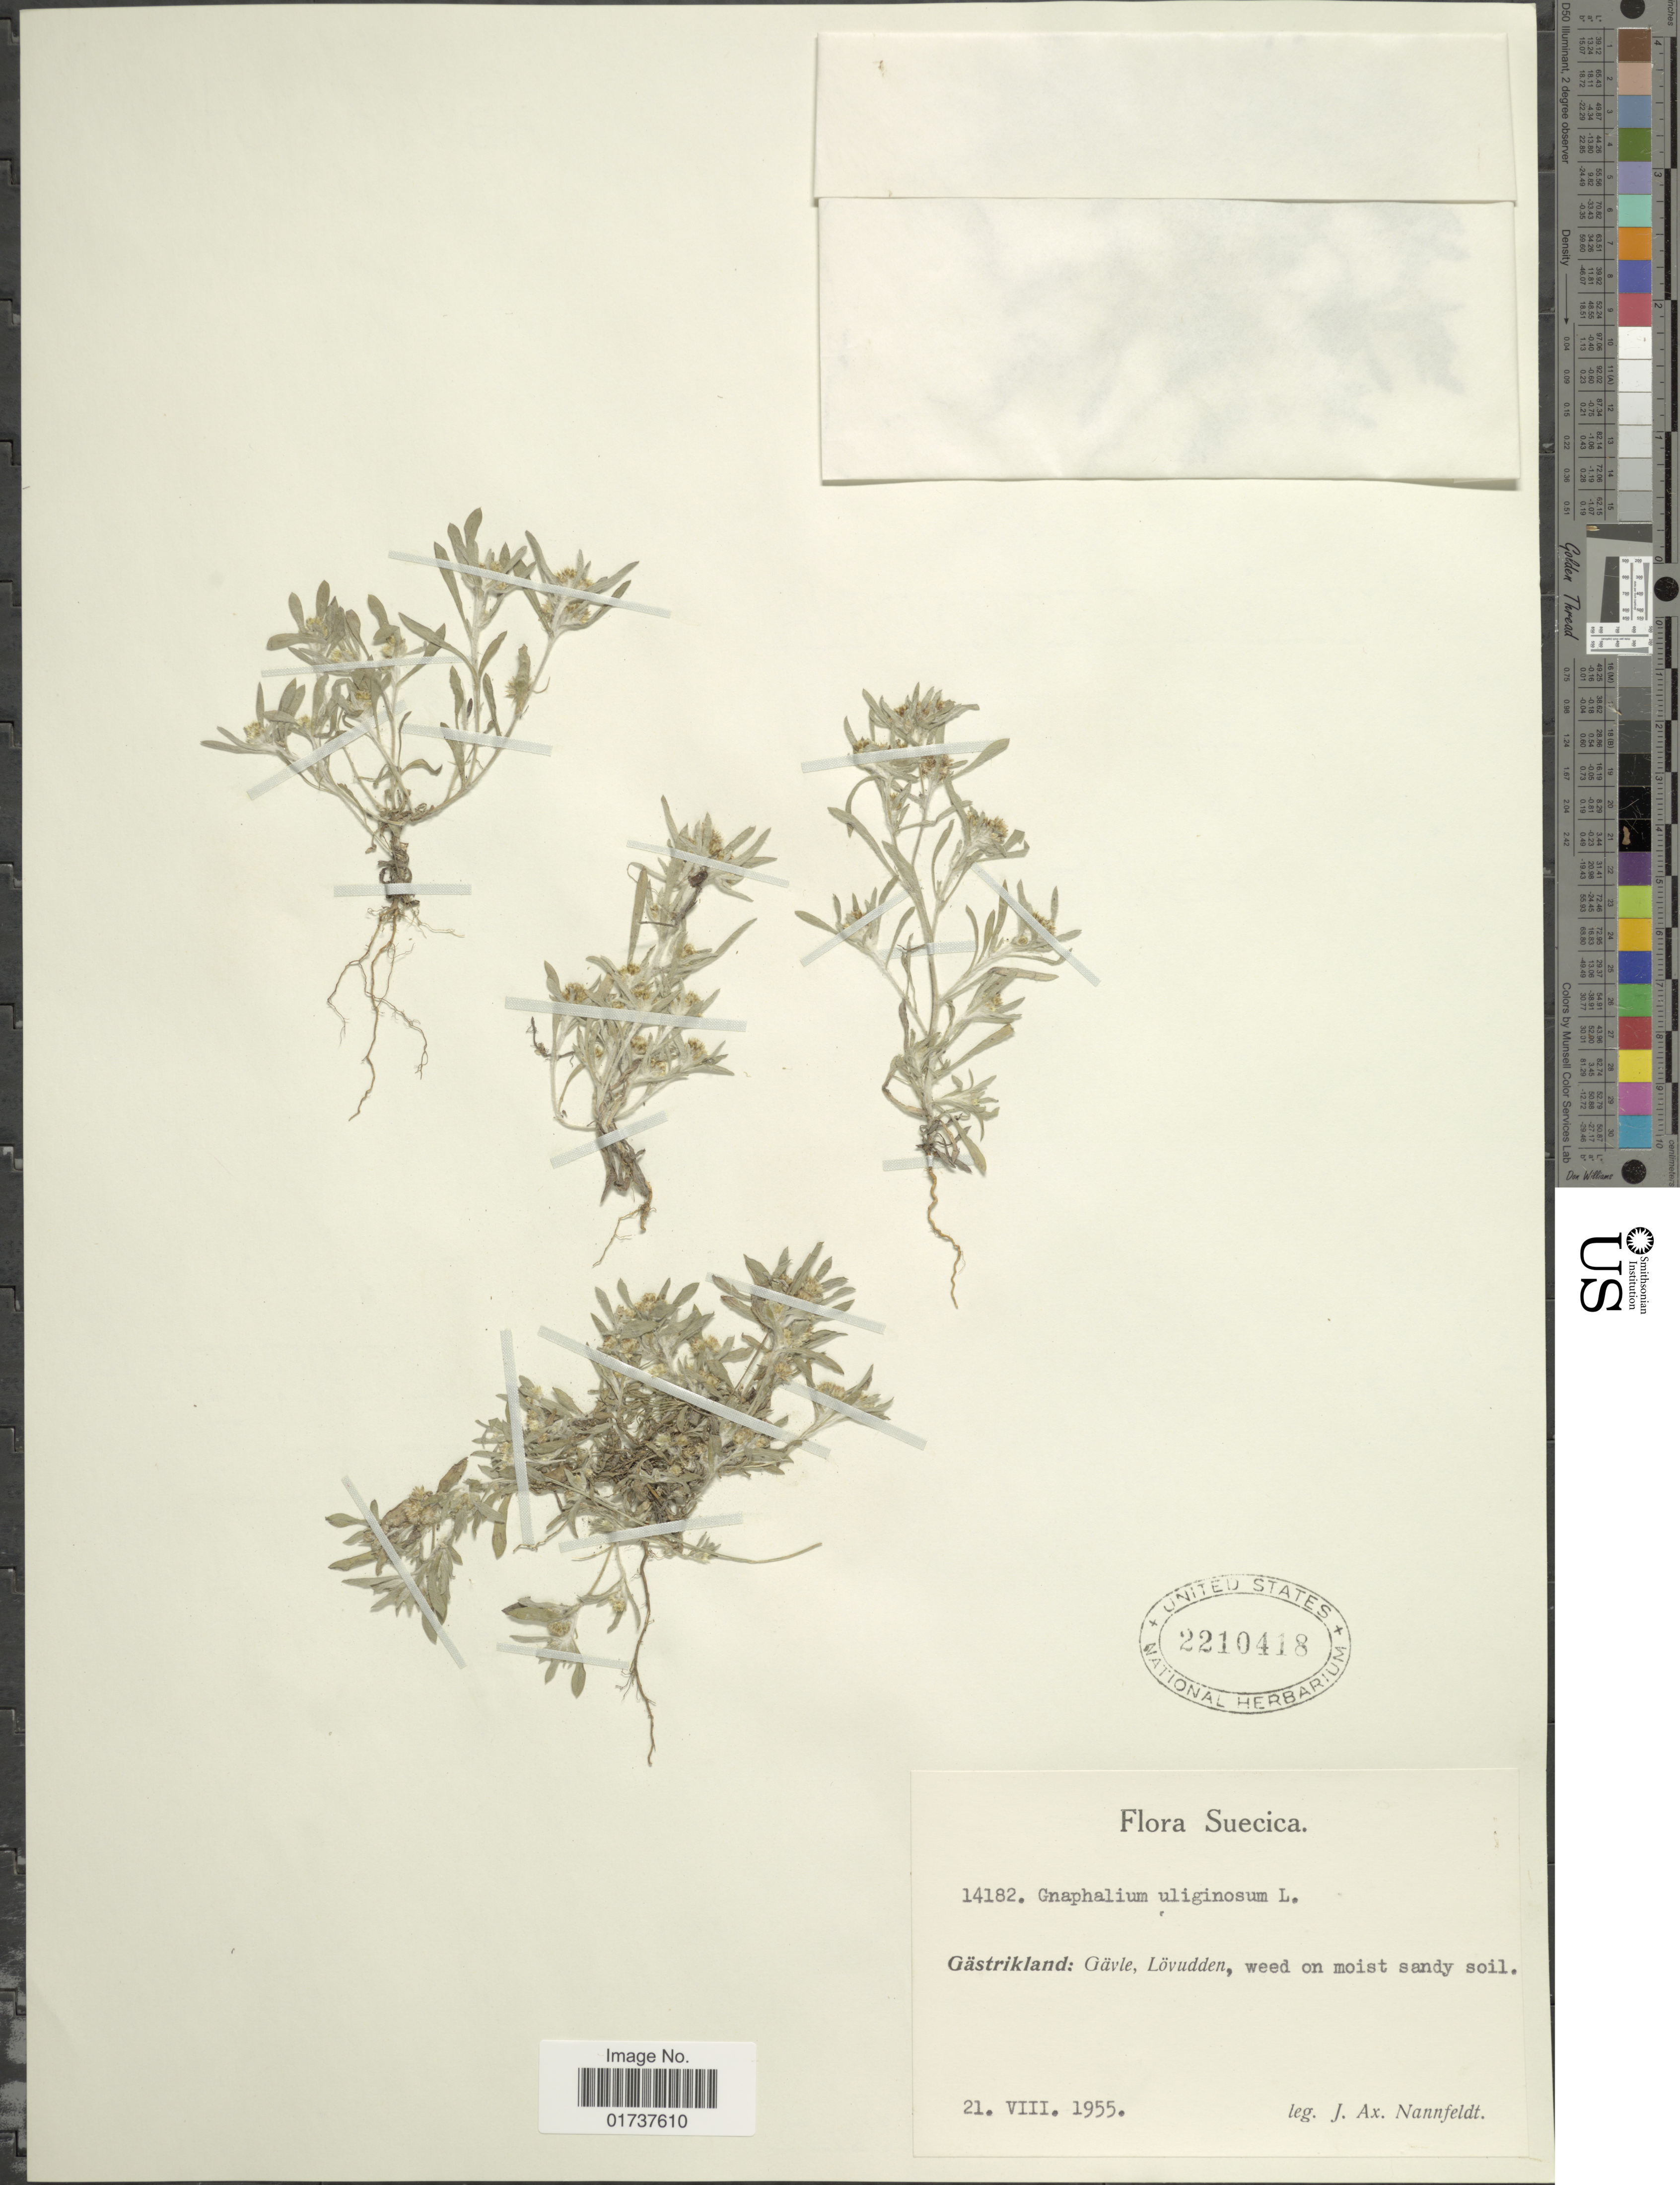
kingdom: Plantae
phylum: Tracheophyta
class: Magnoliopsida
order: Asterales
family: Asteraceae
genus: Gnaphalium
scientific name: Gnaphalium uliginosum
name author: L.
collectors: J. Nannfeldt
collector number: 14182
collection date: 1955-08-21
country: Sweden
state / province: Gavleborg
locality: Suecica, Gästrikland: Gavle, Lövudden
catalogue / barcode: US 2210418